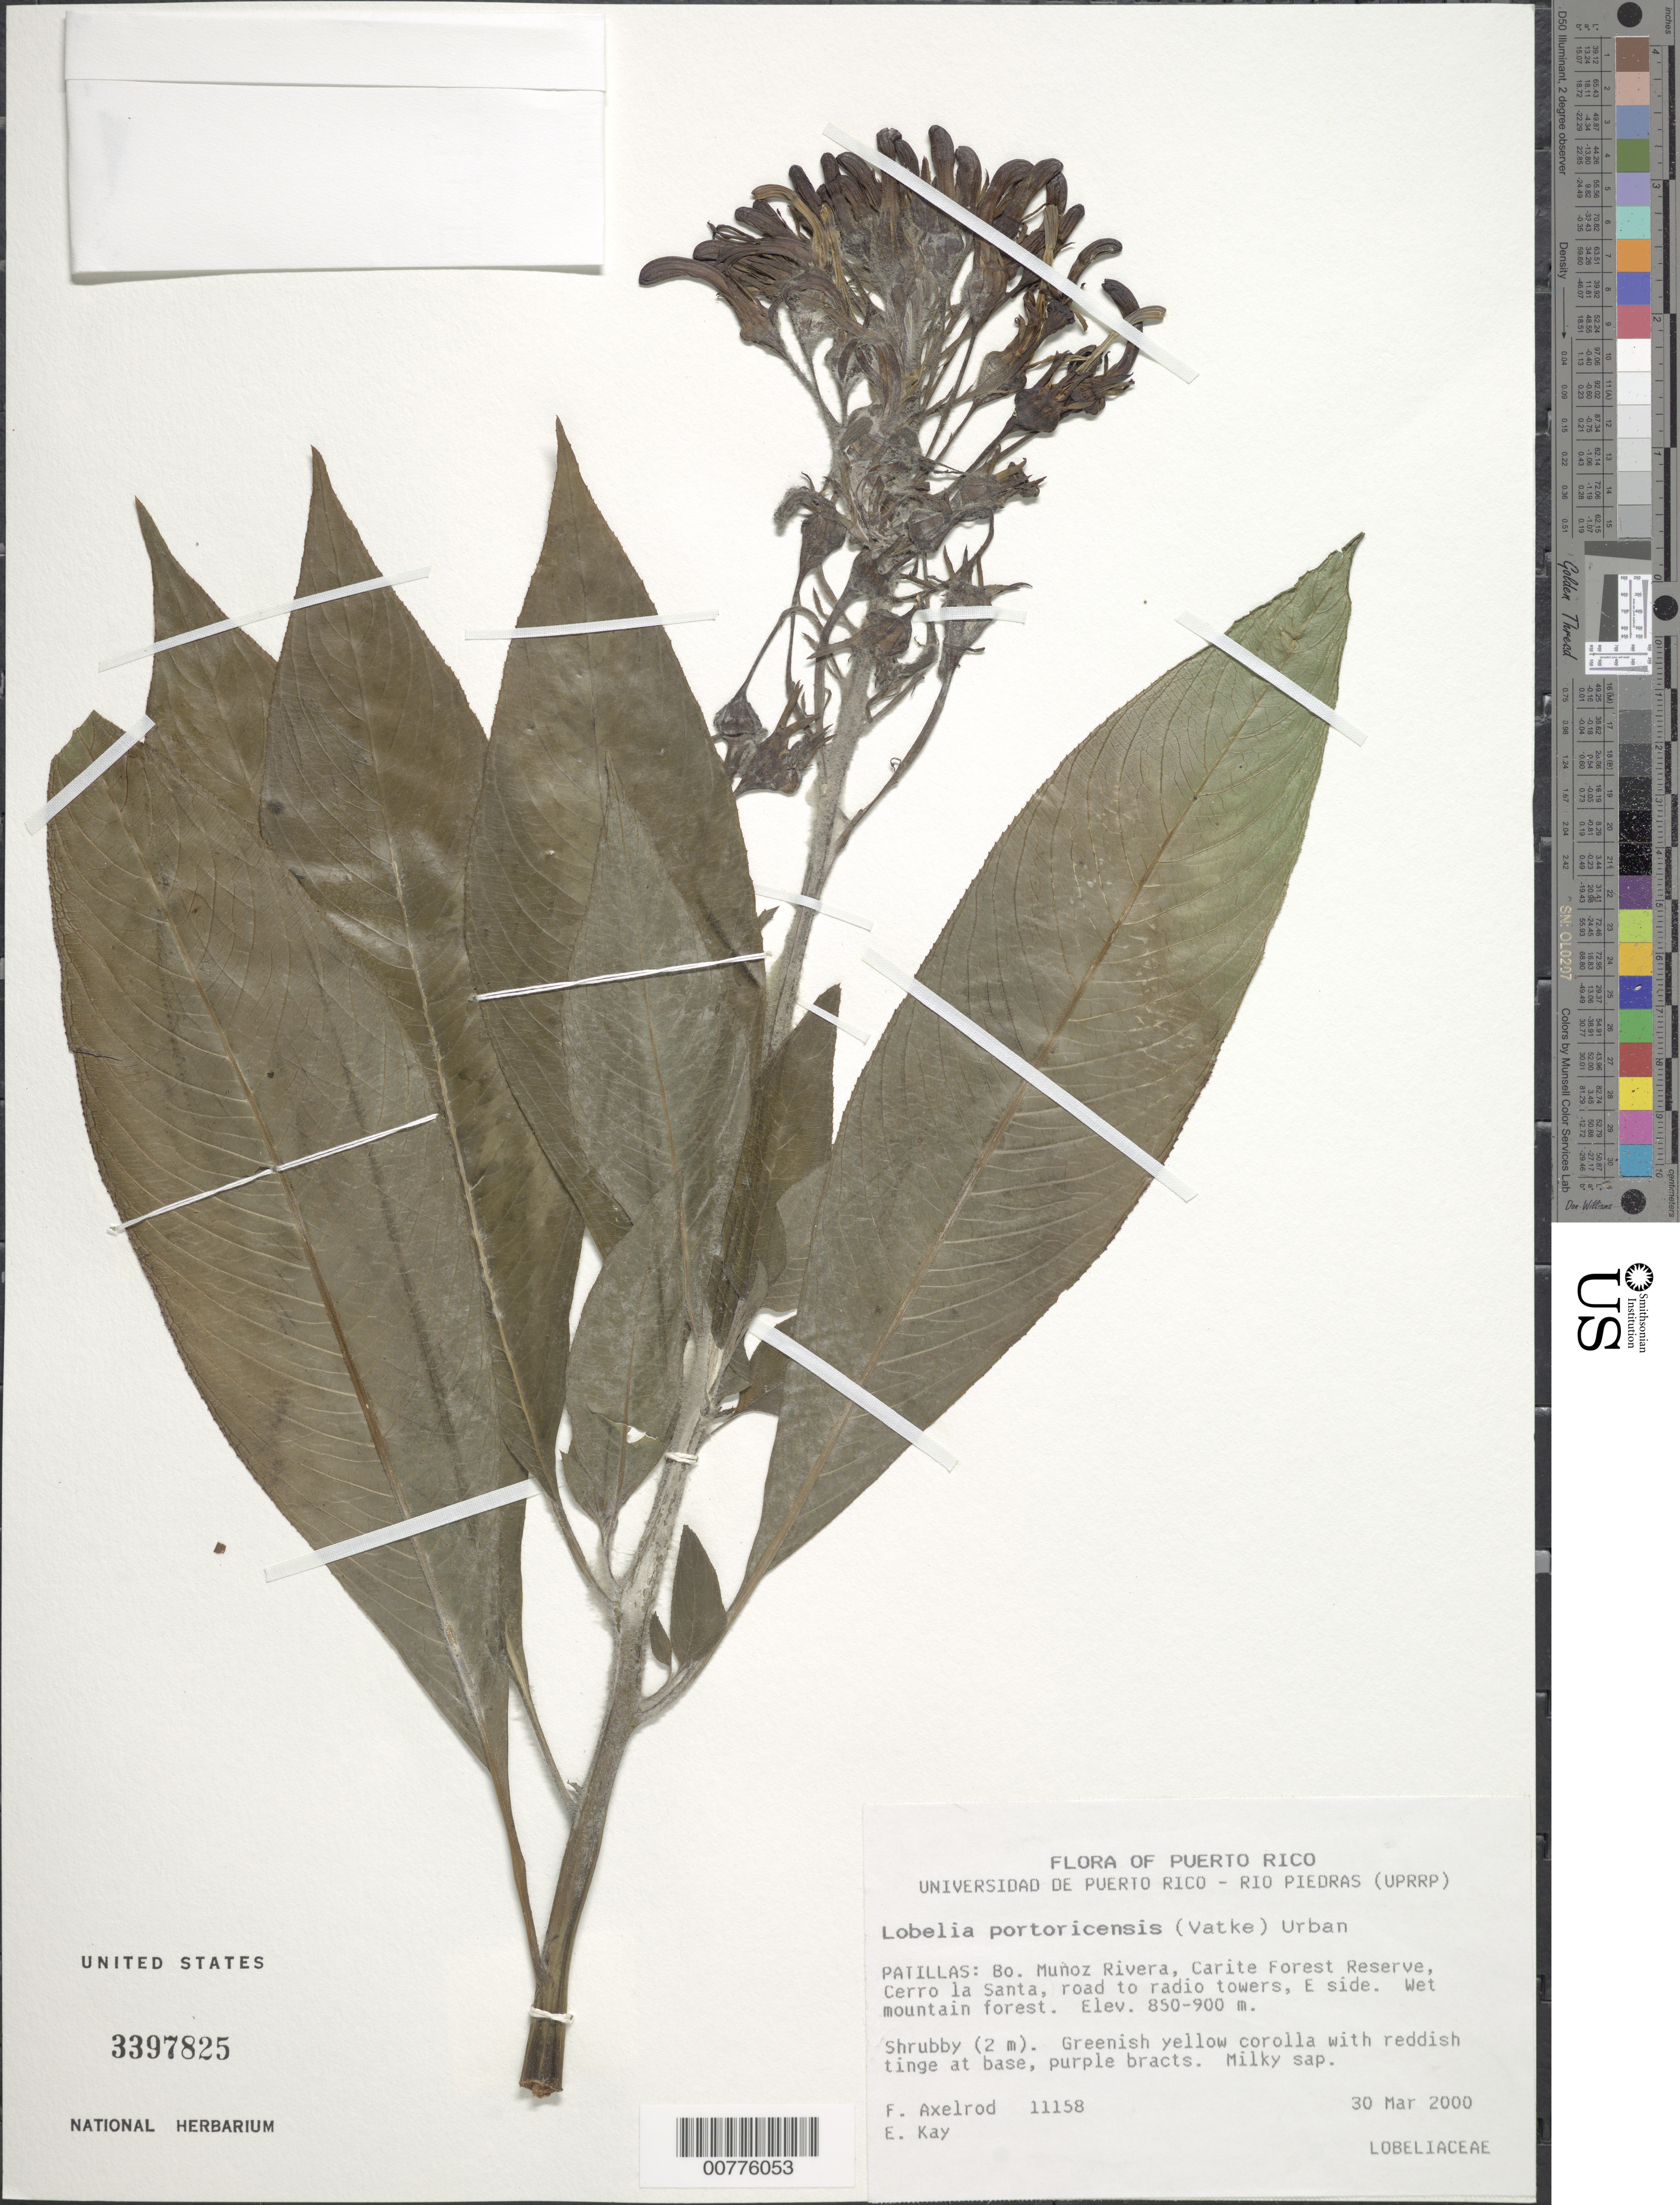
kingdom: Plantae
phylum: Tracheophyta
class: Magnoliopsida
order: Asterales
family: Campanulaceae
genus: Lobelia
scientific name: Lobelia portoricensis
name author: (Vatke) Urb.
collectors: F. S. Axelrod & E. Kay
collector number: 11158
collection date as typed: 30 Mar 2000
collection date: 2000-03-30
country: Puerto Rico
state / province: Patillas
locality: Patillas: Bo. Muñoz Rivera, Carite Forest Reserve, Cerro La Santa, road to radio towers, E side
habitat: Mountain forest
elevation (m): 850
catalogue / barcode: US 3397825